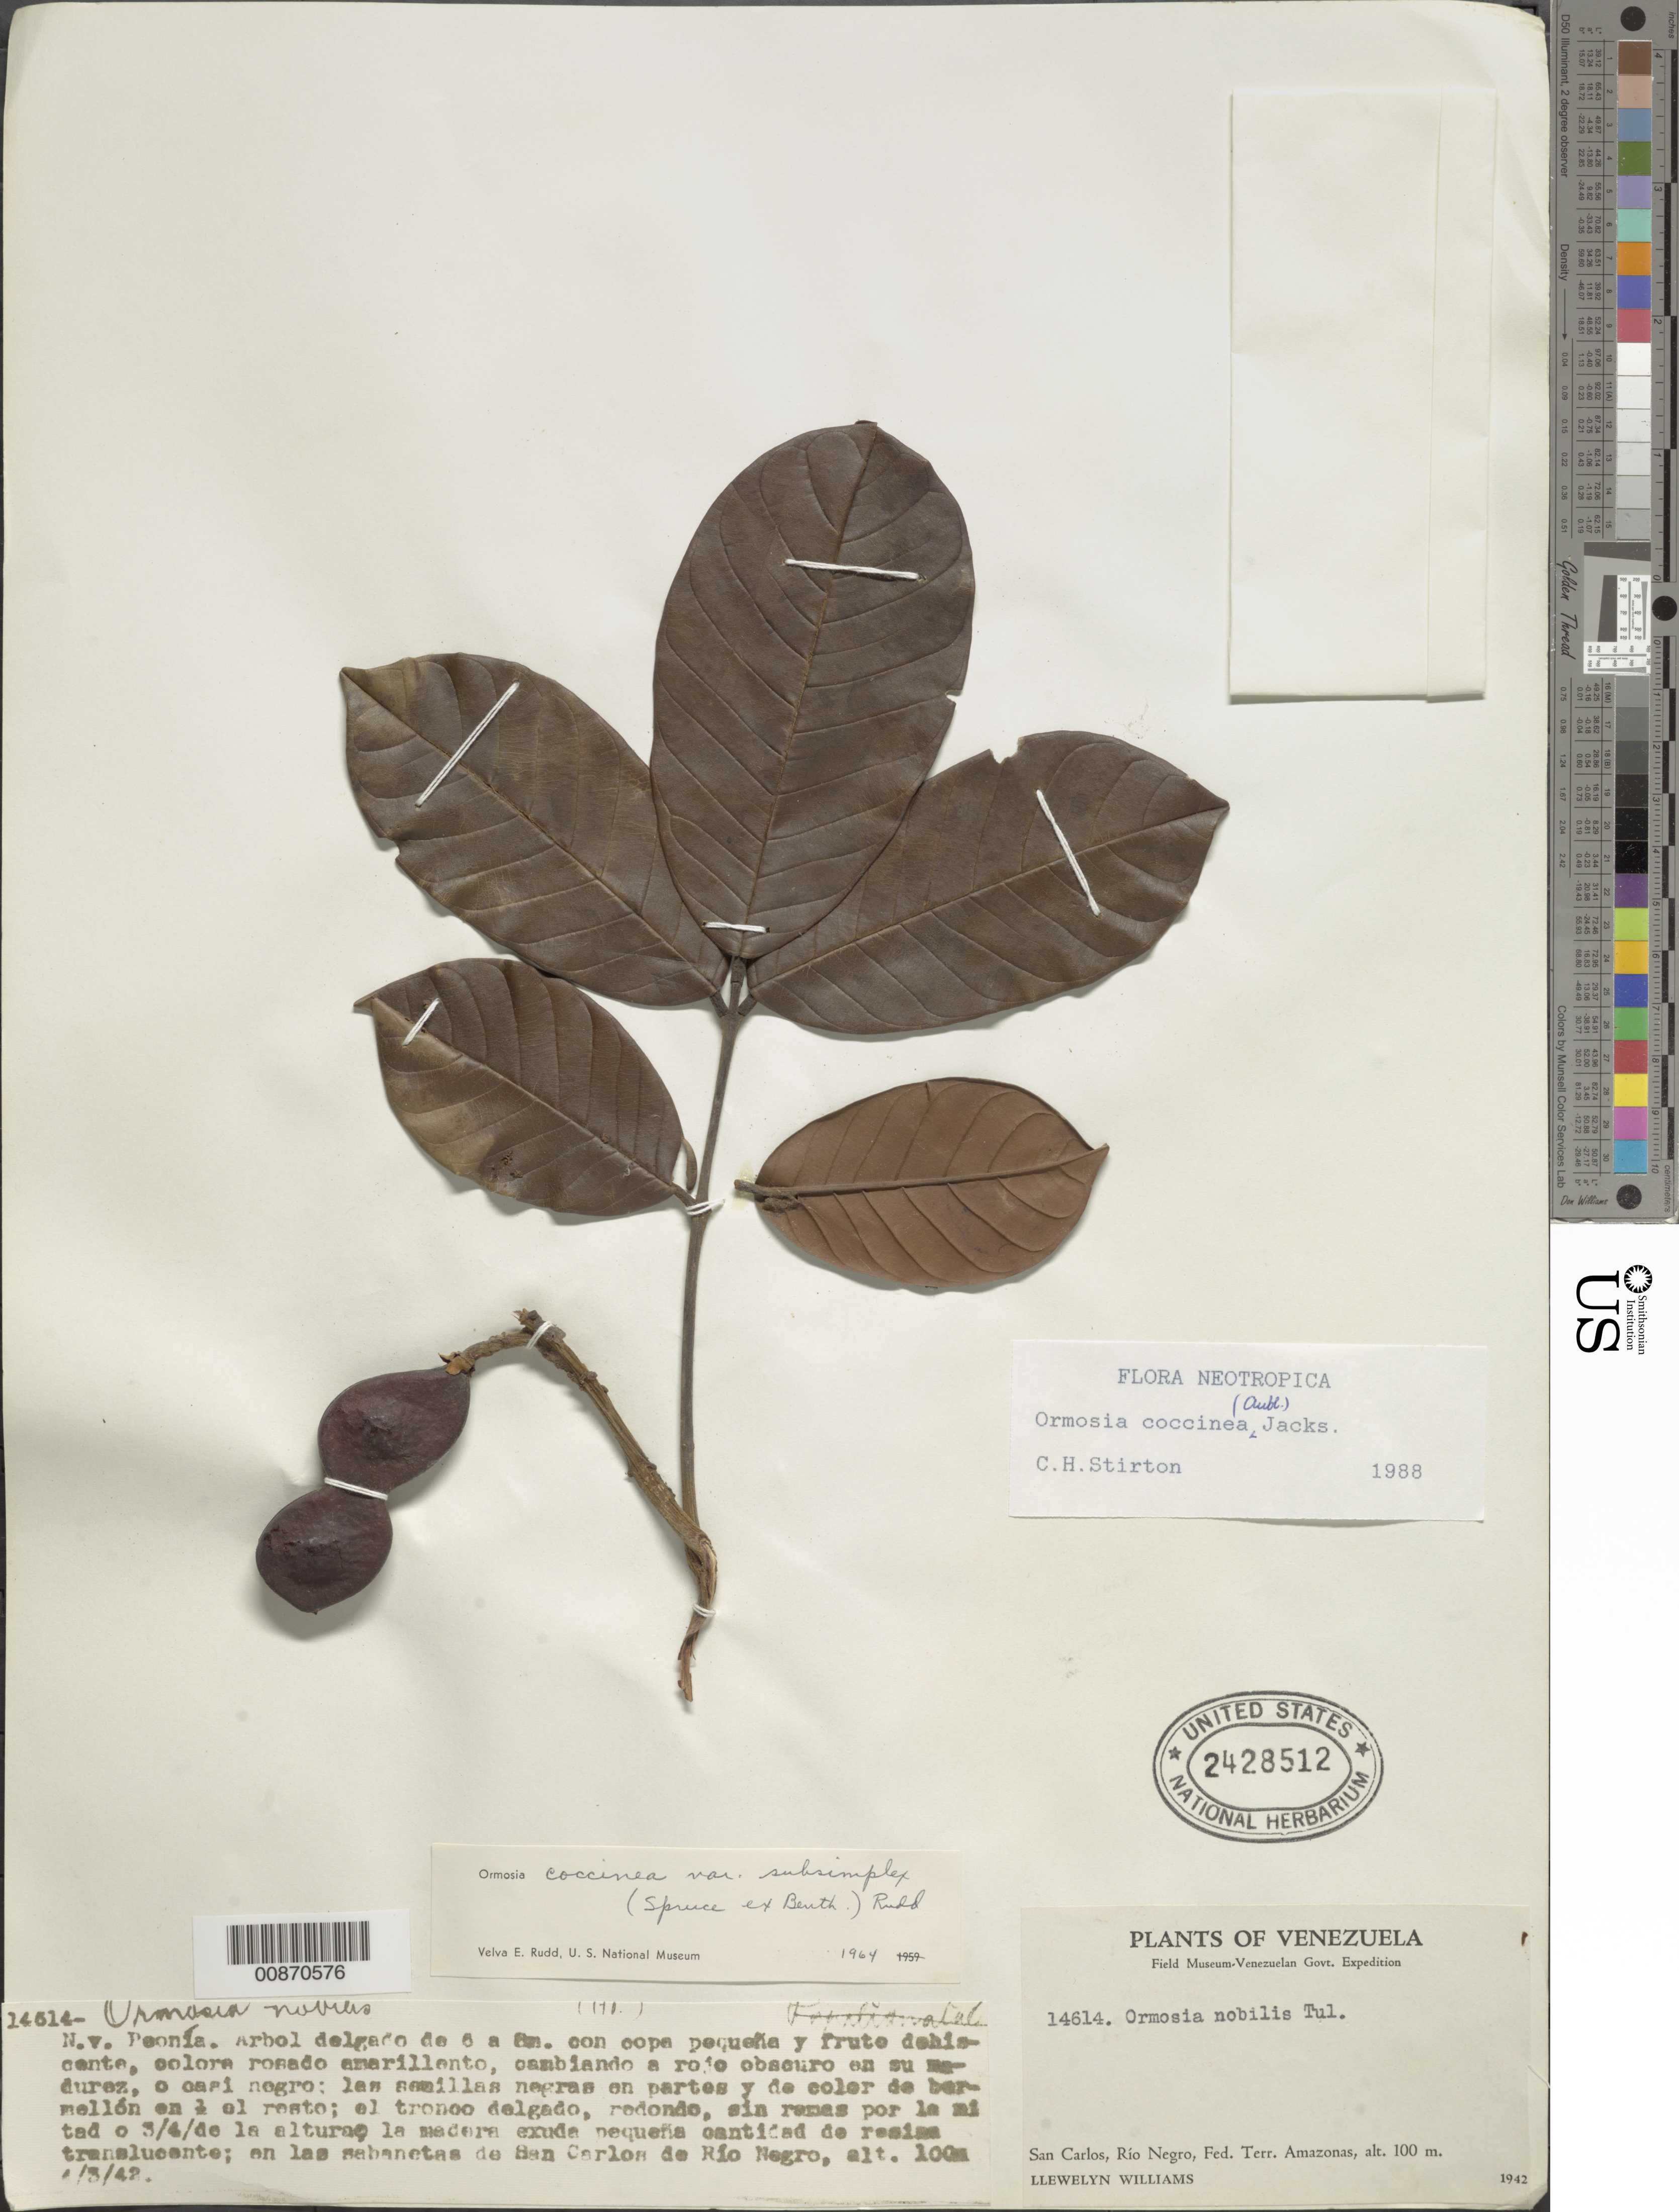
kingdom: Plantae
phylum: Tracheophyta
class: Magnoliopsida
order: Fabales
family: Fabaceae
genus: Ormosia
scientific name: Ormosia coccinea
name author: (Aubl.) Jacks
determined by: Stirton, Charles H.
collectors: Ll. Williams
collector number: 14614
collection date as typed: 4-Mar-42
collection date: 1942-03-04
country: Venezuela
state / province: Amazonas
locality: San Carlos de Río Negro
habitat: Sabanetas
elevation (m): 100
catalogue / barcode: US 2428512